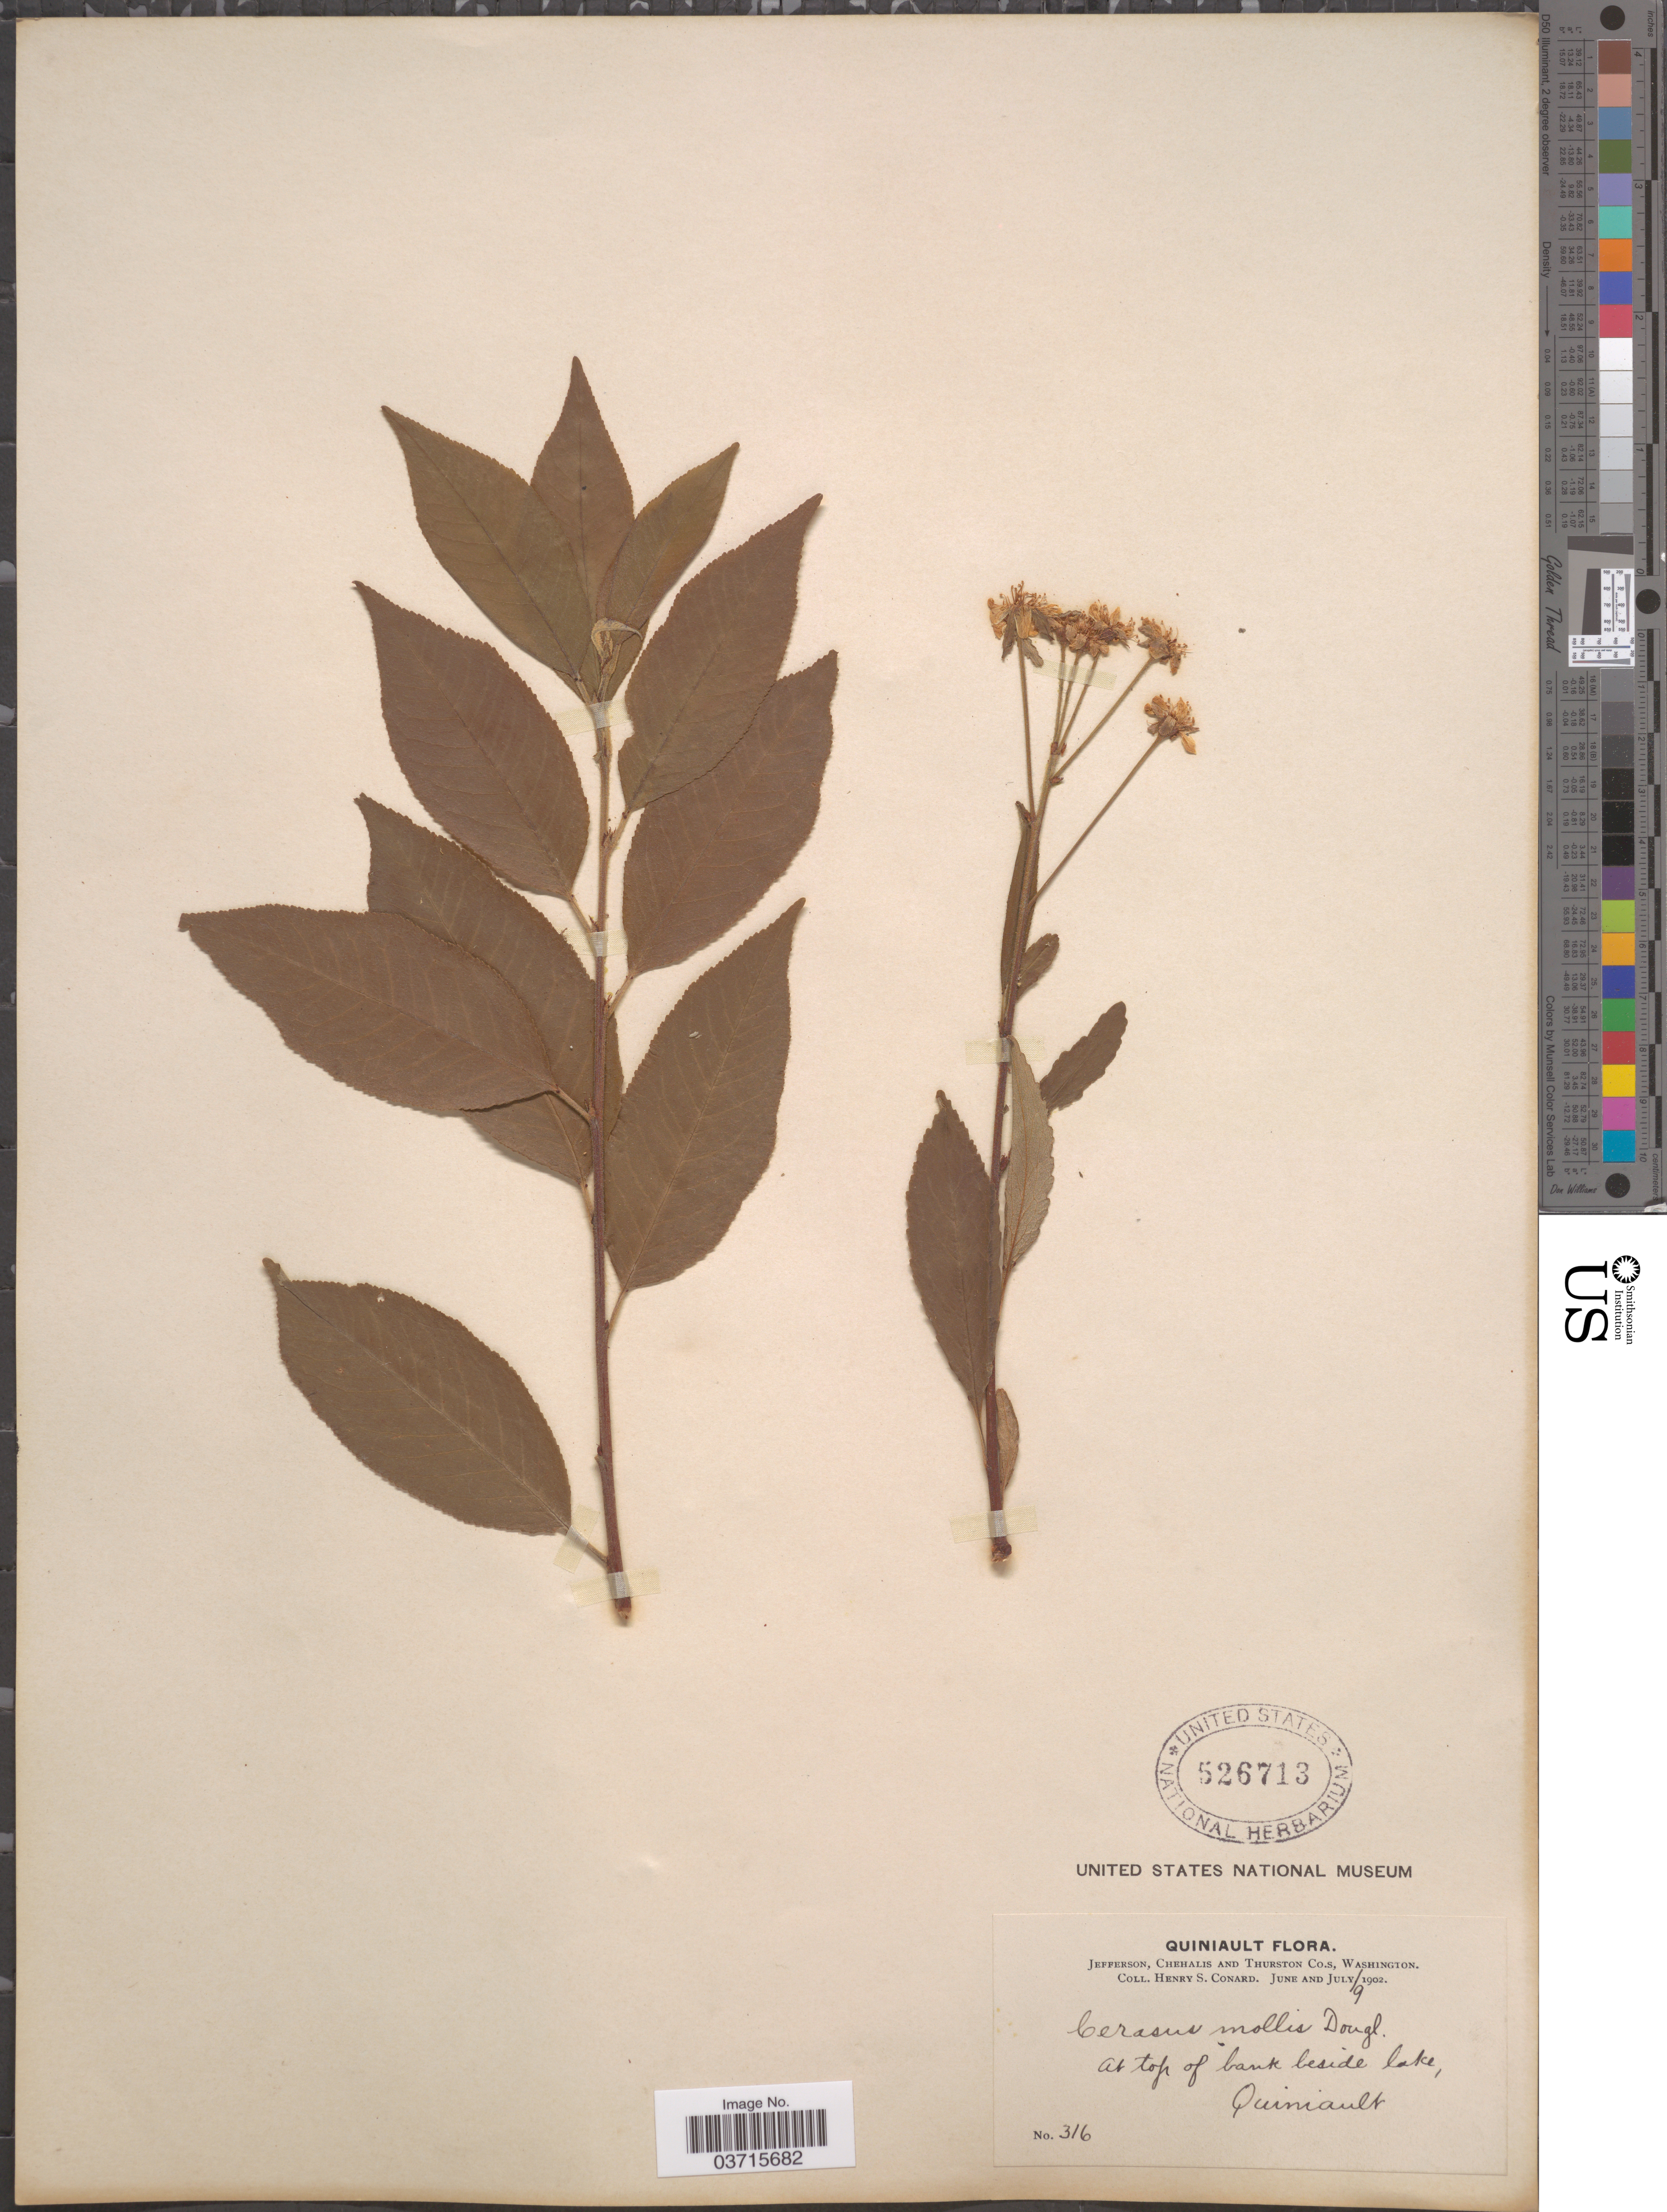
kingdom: Plantae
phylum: Tracheophyta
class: Magnoliopsida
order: Rosales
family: Rosaceae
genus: Prunus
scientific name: Prunus mollis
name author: Torr.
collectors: H. S. Conard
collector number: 316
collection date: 1902-07-09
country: United States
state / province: Washington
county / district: Thurston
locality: Jefferson, Chehalis and Thurston Co.s, at top of bank beside lake, Quiniault.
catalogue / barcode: US 526713